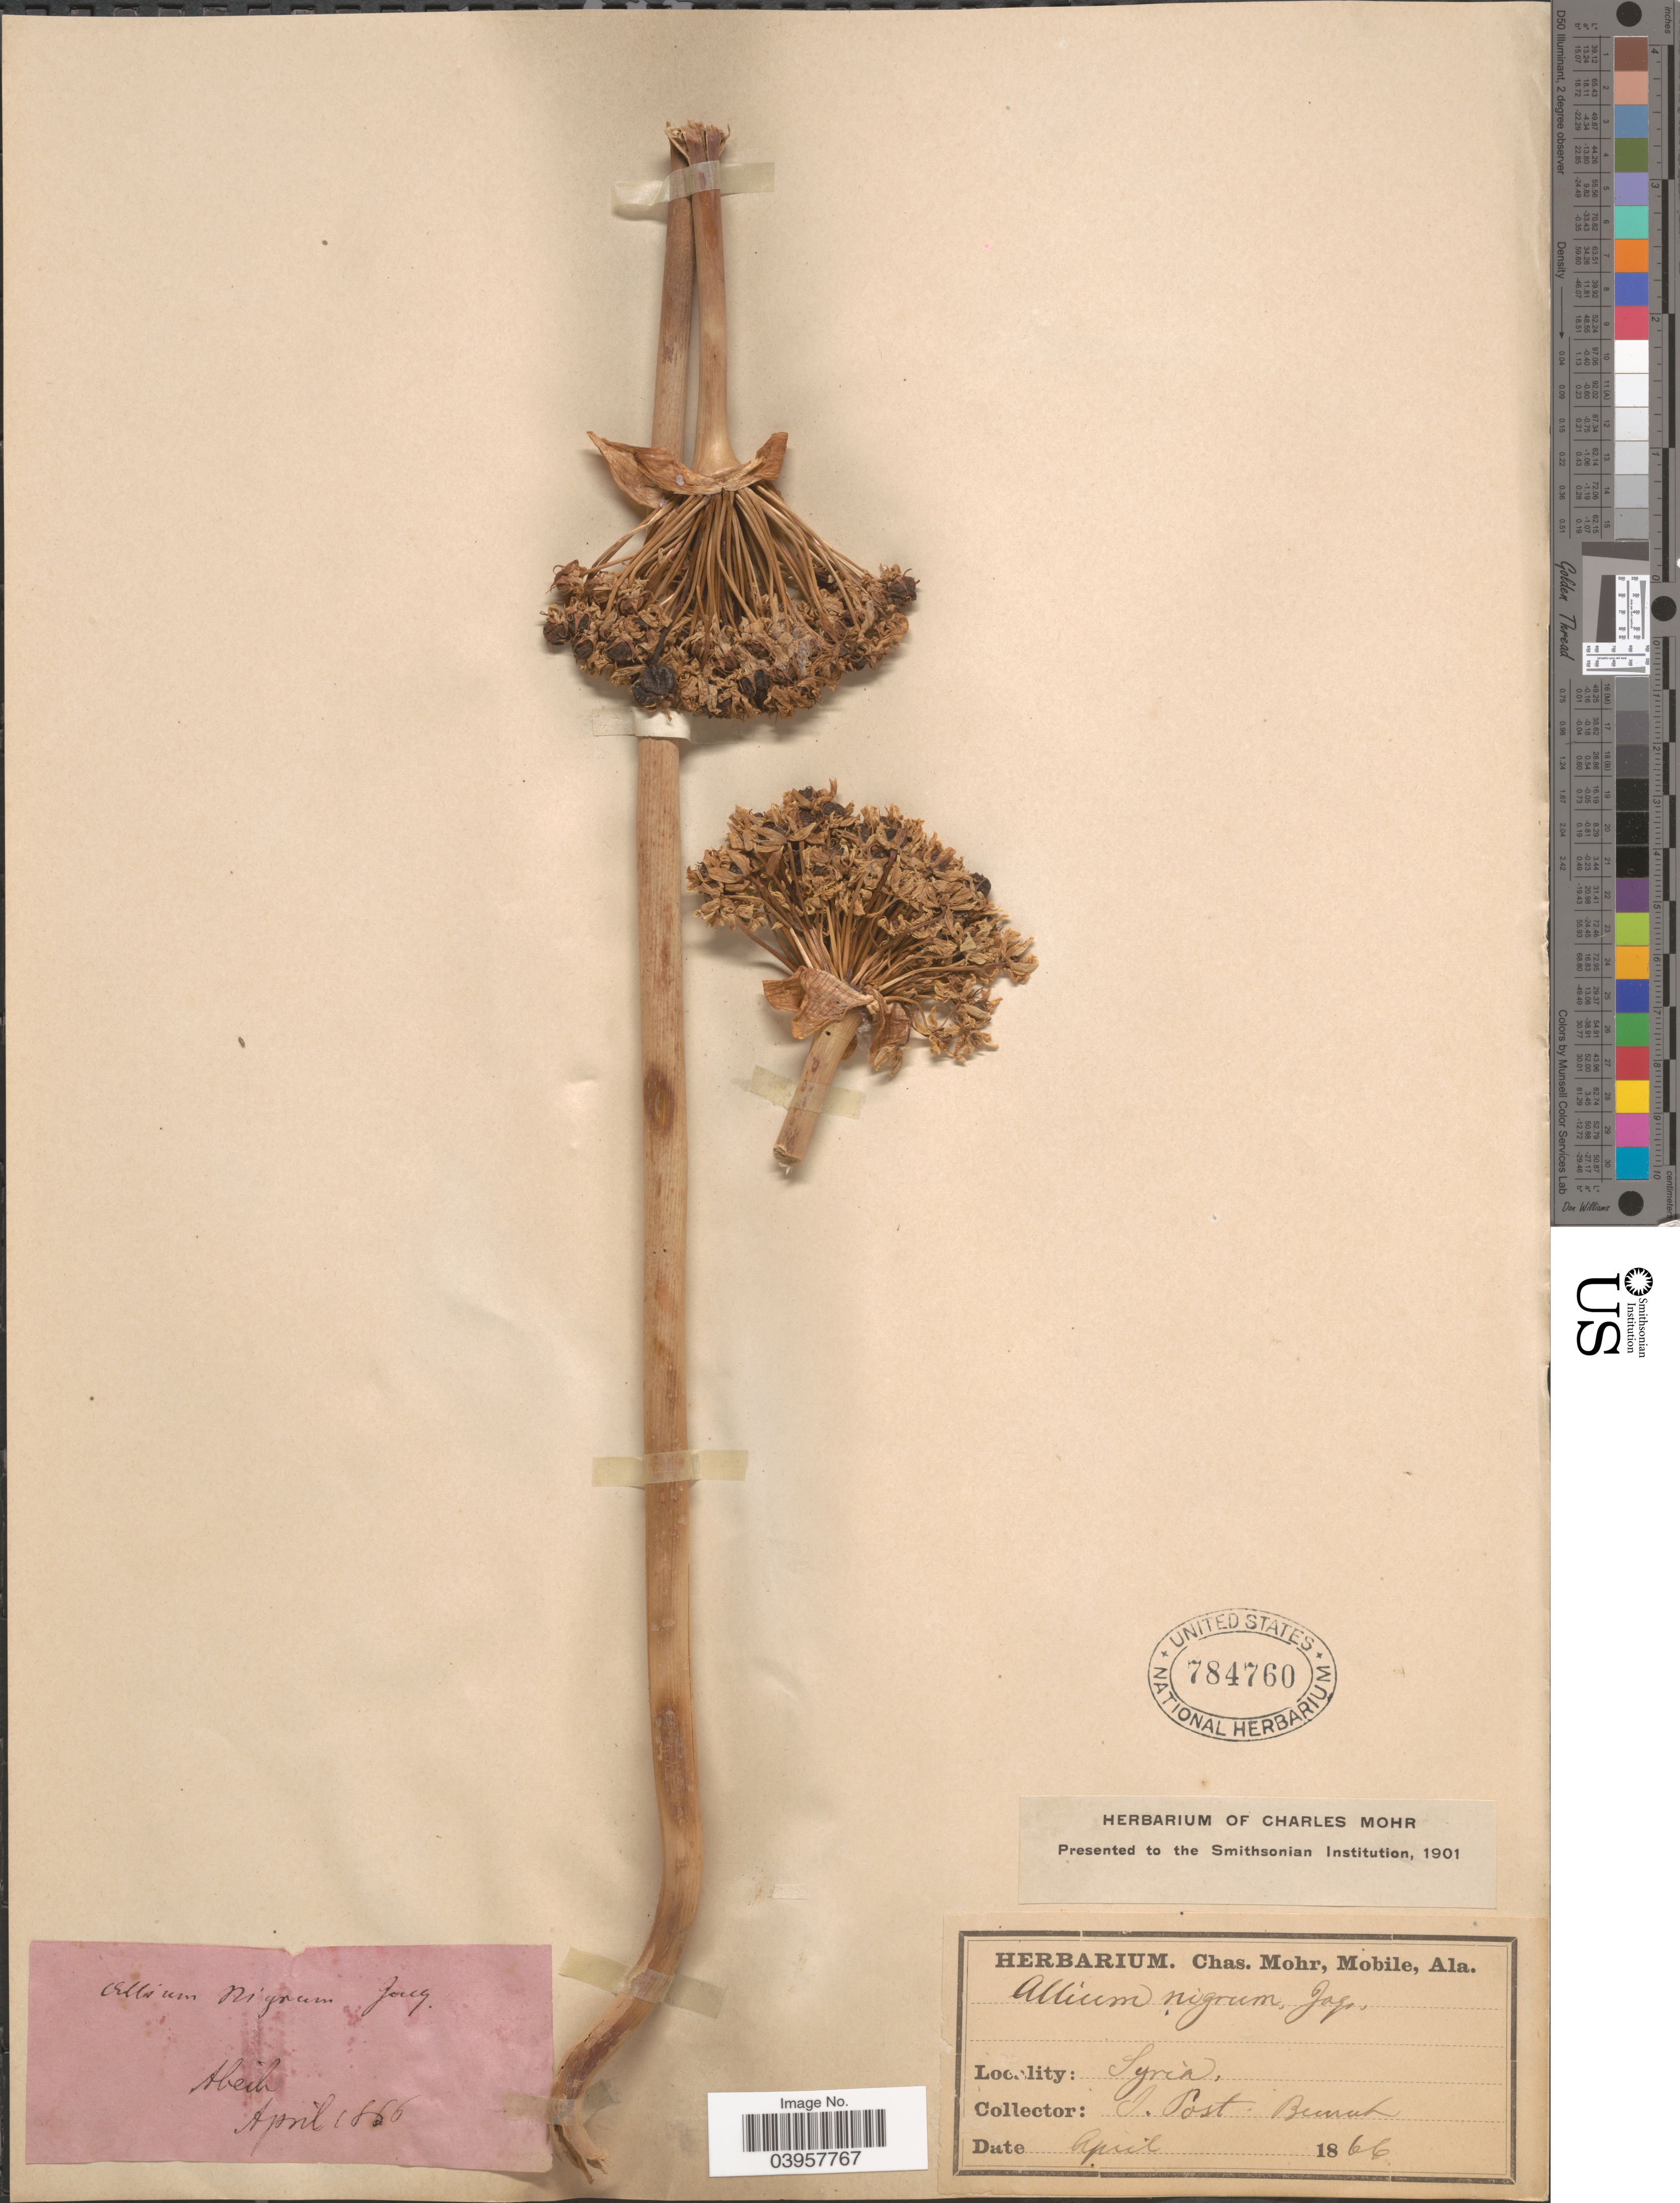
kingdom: Plantae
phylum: Tracheophyta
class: Liliopsida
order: Asparagales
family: Amaryllidaceae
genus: Allium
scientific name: Allium nigrum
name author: L.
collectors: J. Post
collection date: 1866-04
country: Syria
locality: Syria. Abeih.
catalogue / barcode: US 784760